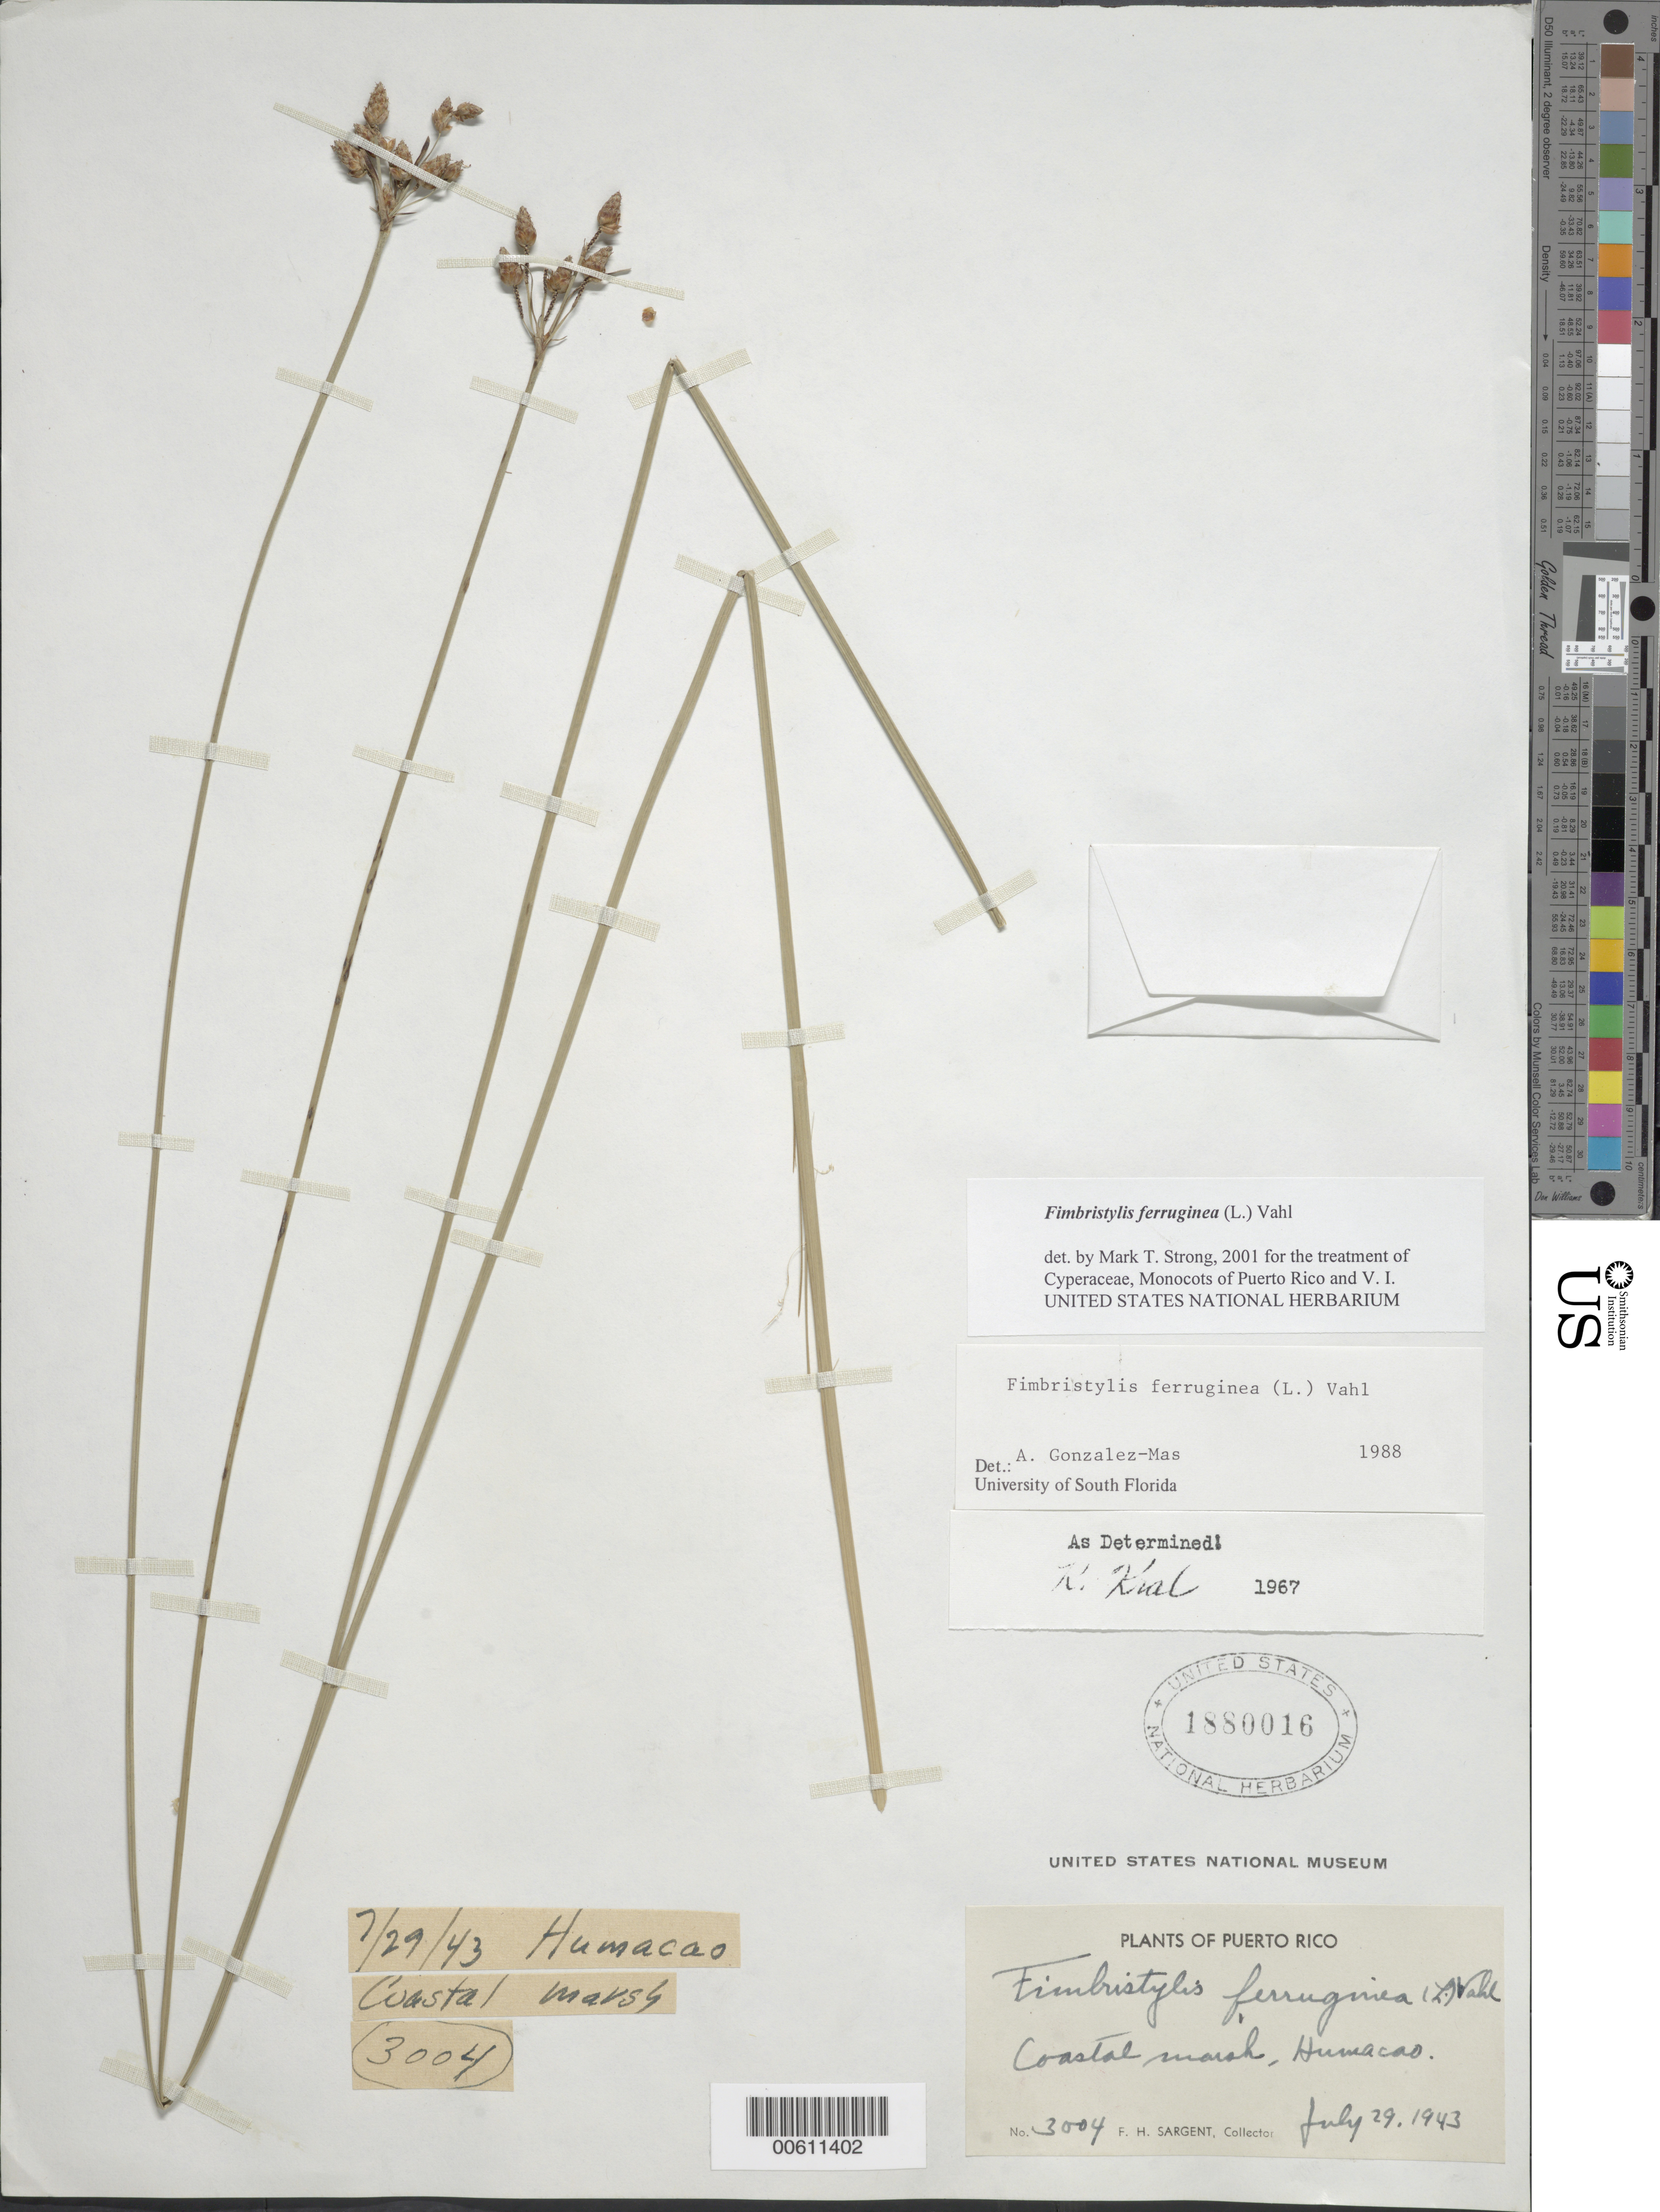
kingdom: Plantae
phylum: Tracheophyta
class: Liliopsida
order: Poales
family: Cyperaceae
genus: Fimbristylis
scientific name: Fimbristylis ferruginea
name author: (L.) Vahl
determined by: Strong, M. T., (US), Smithsonian Institution - National Museum of Natural History (UNITED STATES)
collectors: F. H. Sargent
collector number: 3004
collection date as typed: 29 Jul 1943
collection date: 1943-07-29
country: Puerto Rico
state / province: Humacao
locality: Humacao.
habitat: Coastal marsh.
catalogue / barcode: US 1880016